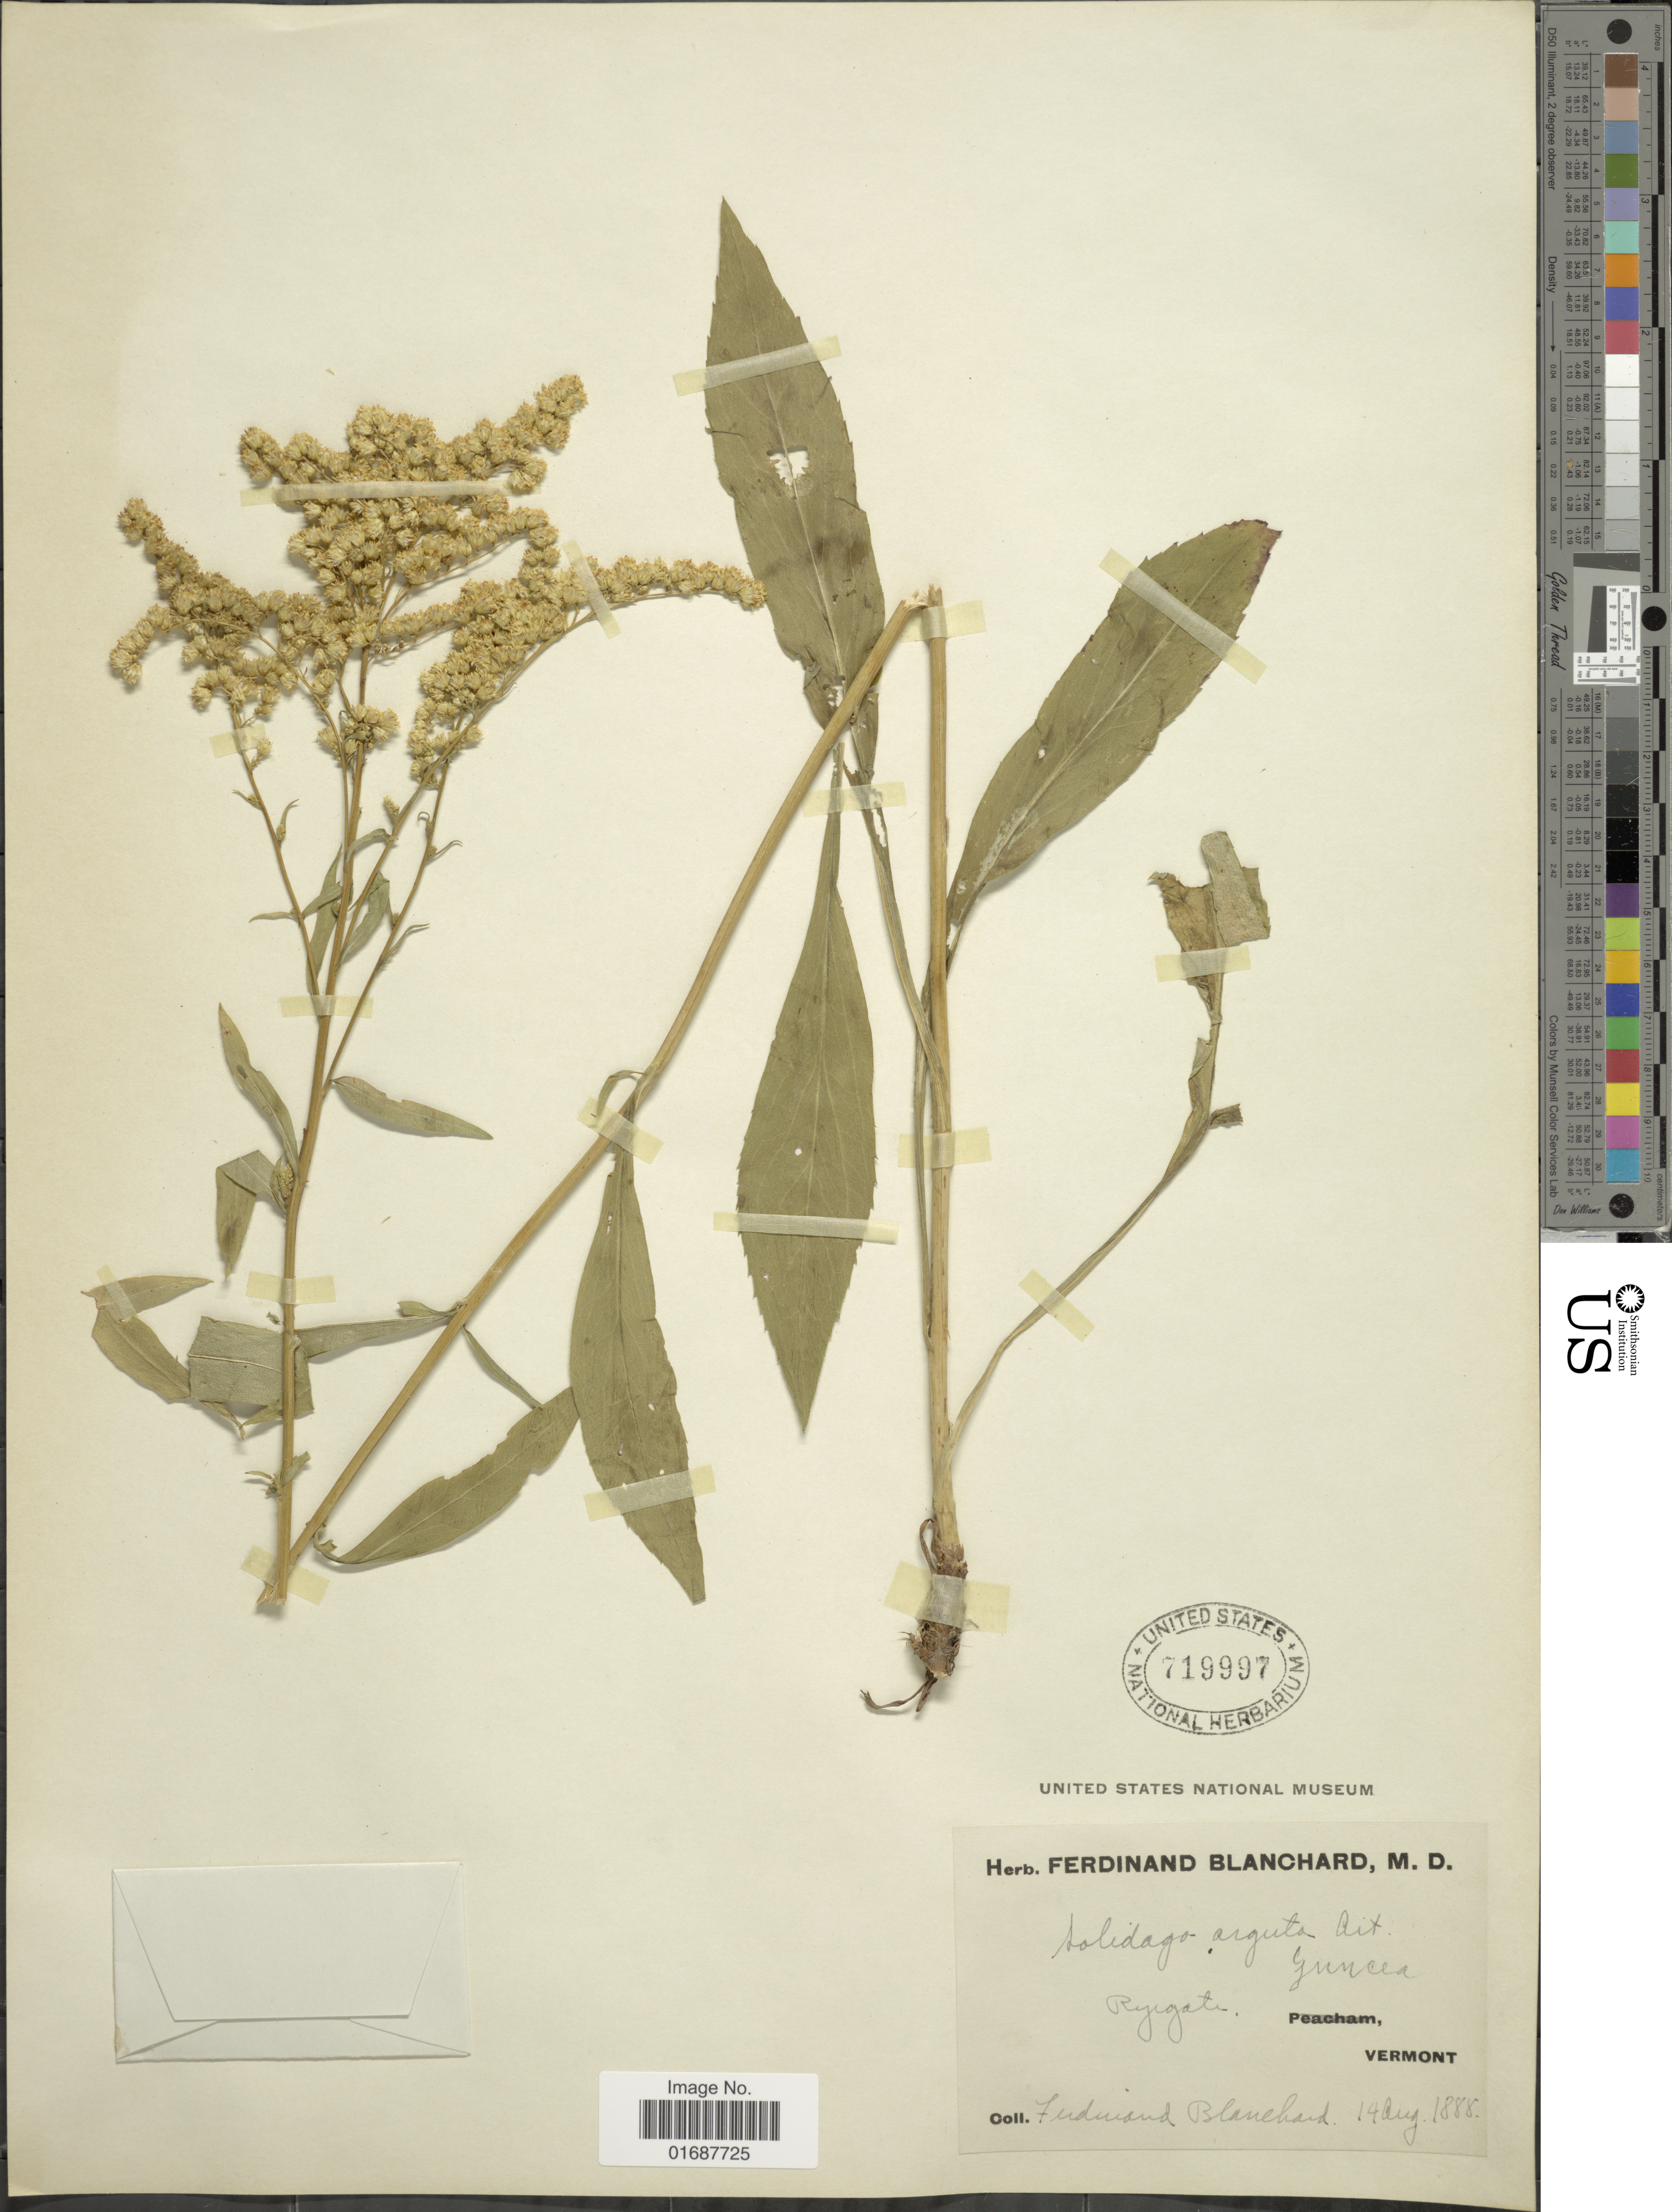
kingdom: Plantae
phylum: Tracheophyta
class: Magnoliopsida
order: Asterales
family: Asteraceae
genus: Solidago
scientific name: Solidago juncea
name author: Aiton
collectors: F. Blanchard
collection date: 1888-08-14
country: United States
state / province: Vermont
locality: Ryegate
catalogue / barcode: US 719997